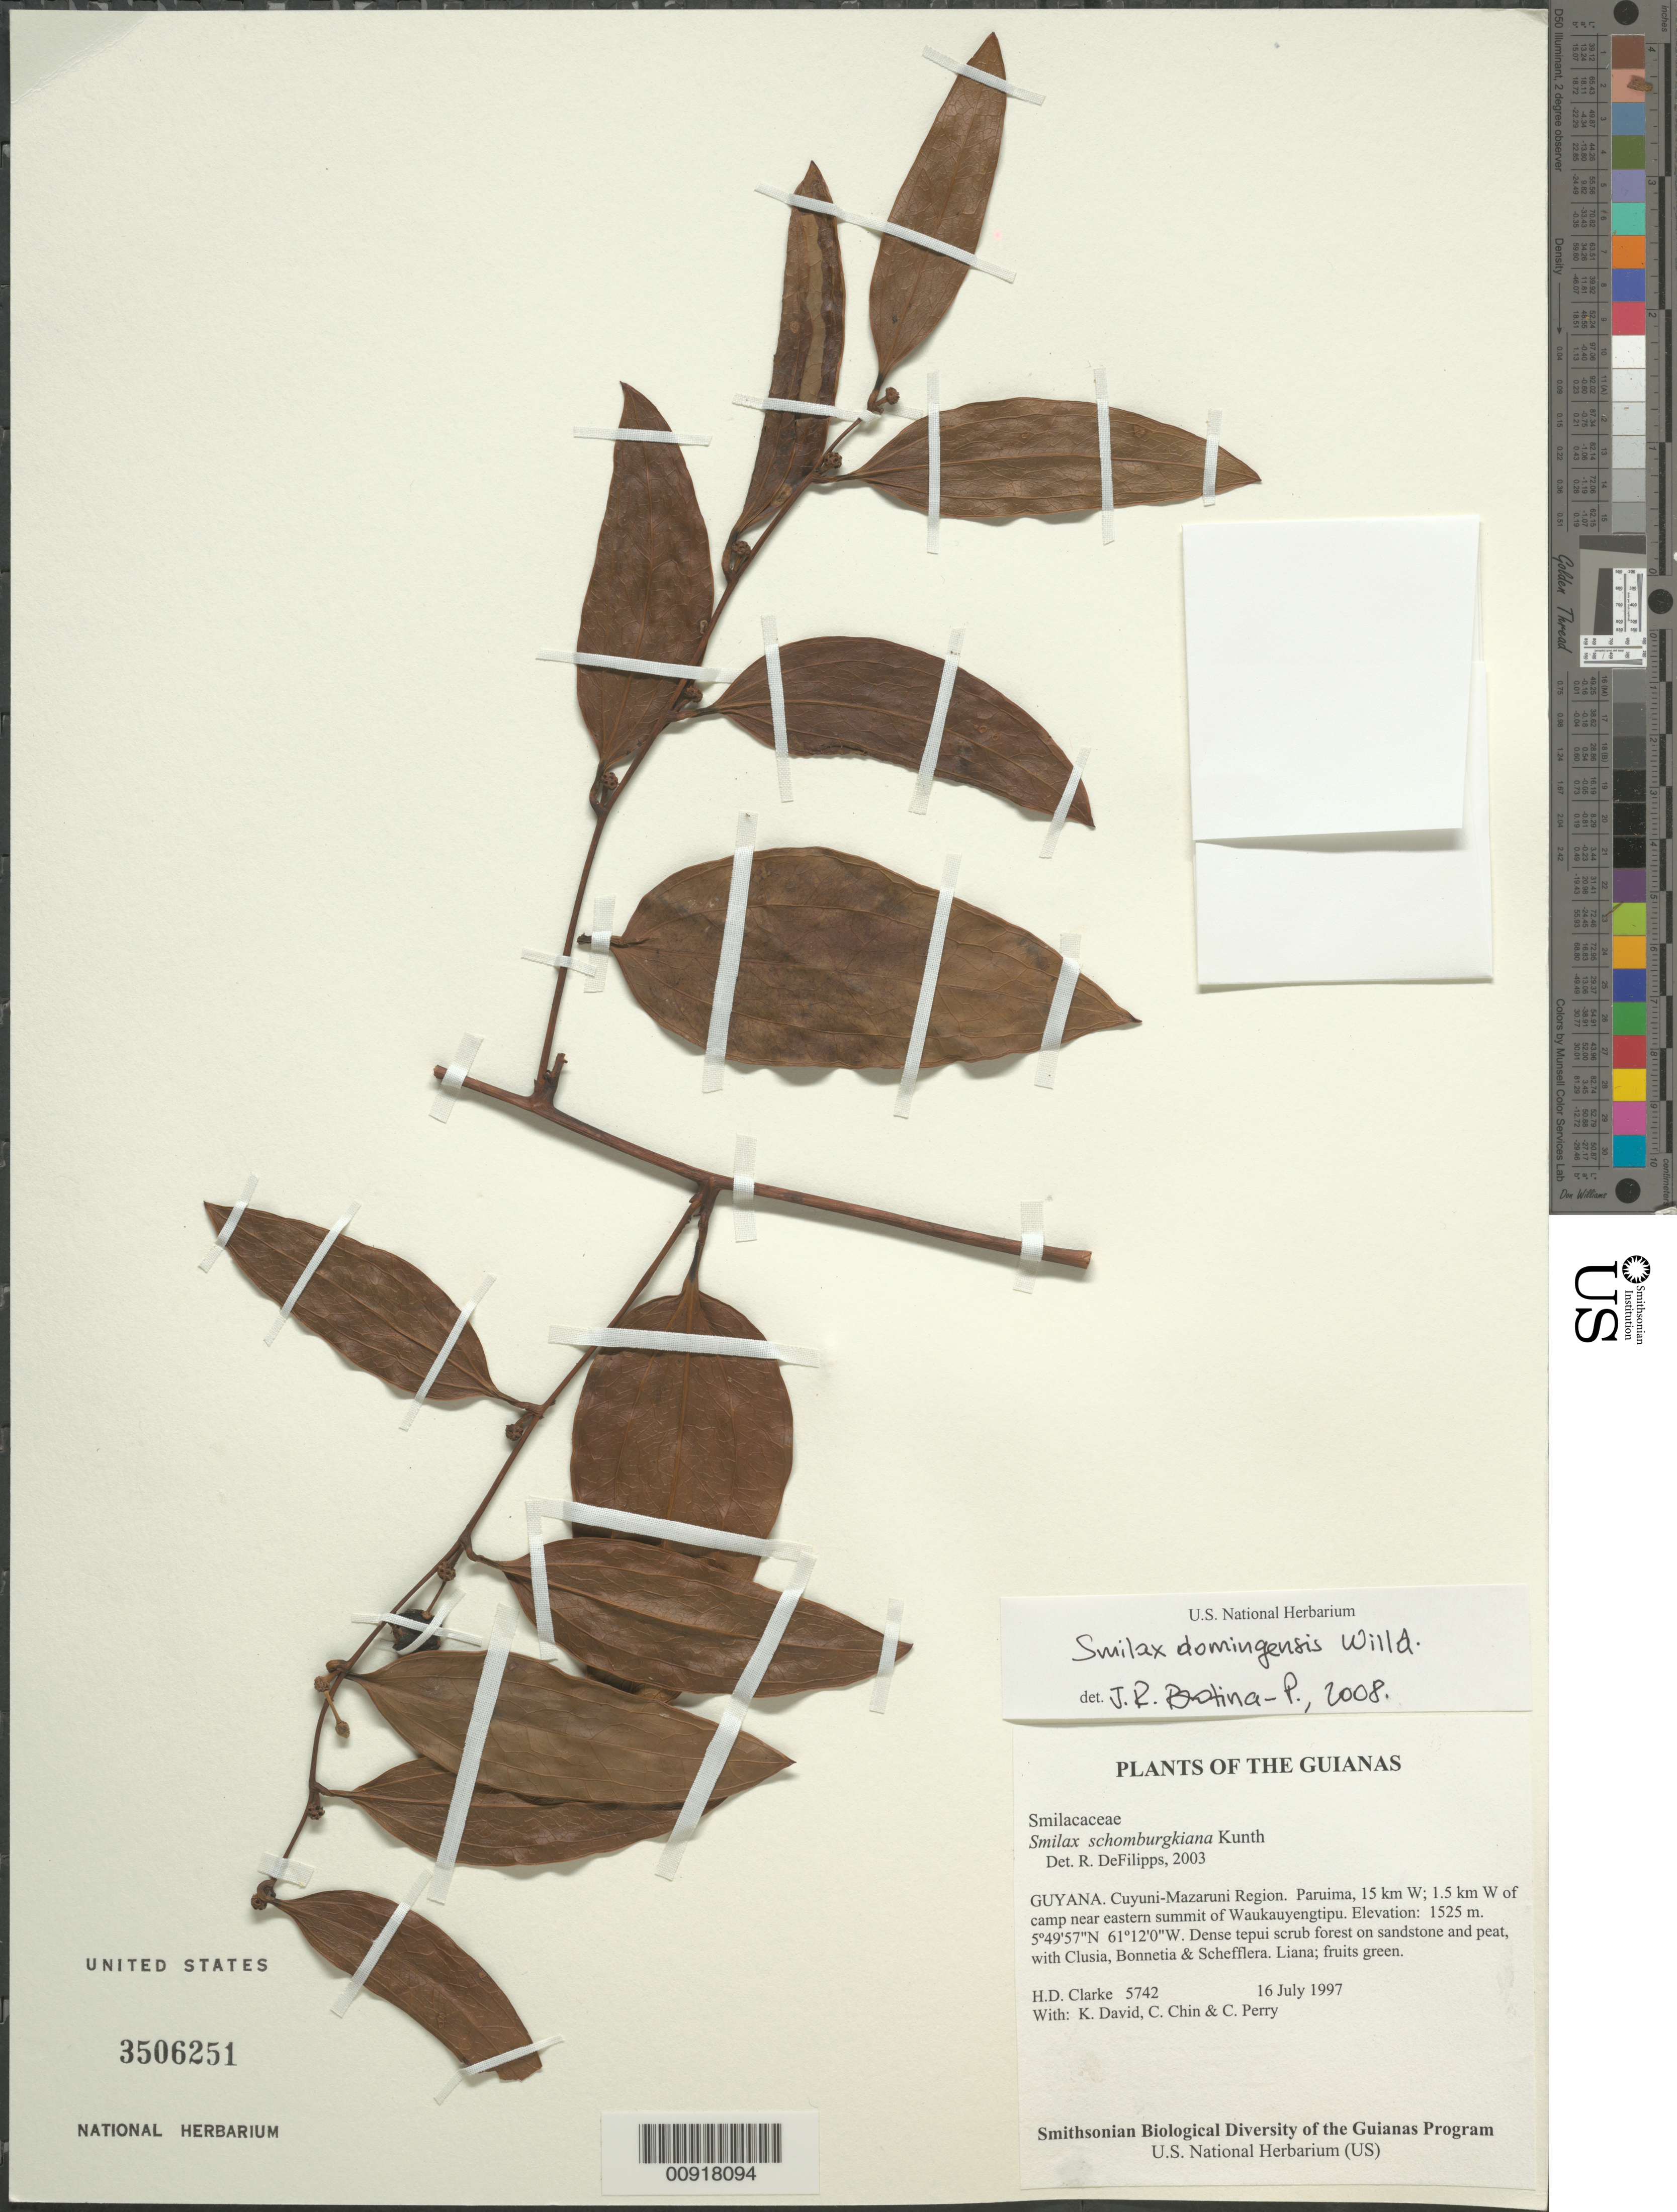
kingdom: Plantae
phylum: Tracheophyta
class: Liliopsida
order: Liliales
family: Smilacaceae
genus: Smilax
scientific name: Smilax domingensis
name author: Willd.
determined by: Botina-P., J. R.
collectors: H. D. Clarke, K. David, C. Chin & C. Perry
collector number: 5742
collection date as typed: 16 July 1997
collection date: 1997-07-16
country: Guyana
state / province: Cuyuni-Mazaruni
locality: Paruima, 15 km W; 1.5 km W of camp near eastern summit of Waukauyengtipu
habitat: Dense tepui scrub forest on sandstone and peat, with Clusia, Bonnetia & Schefflera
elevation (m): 1525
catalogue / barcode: US 3506251